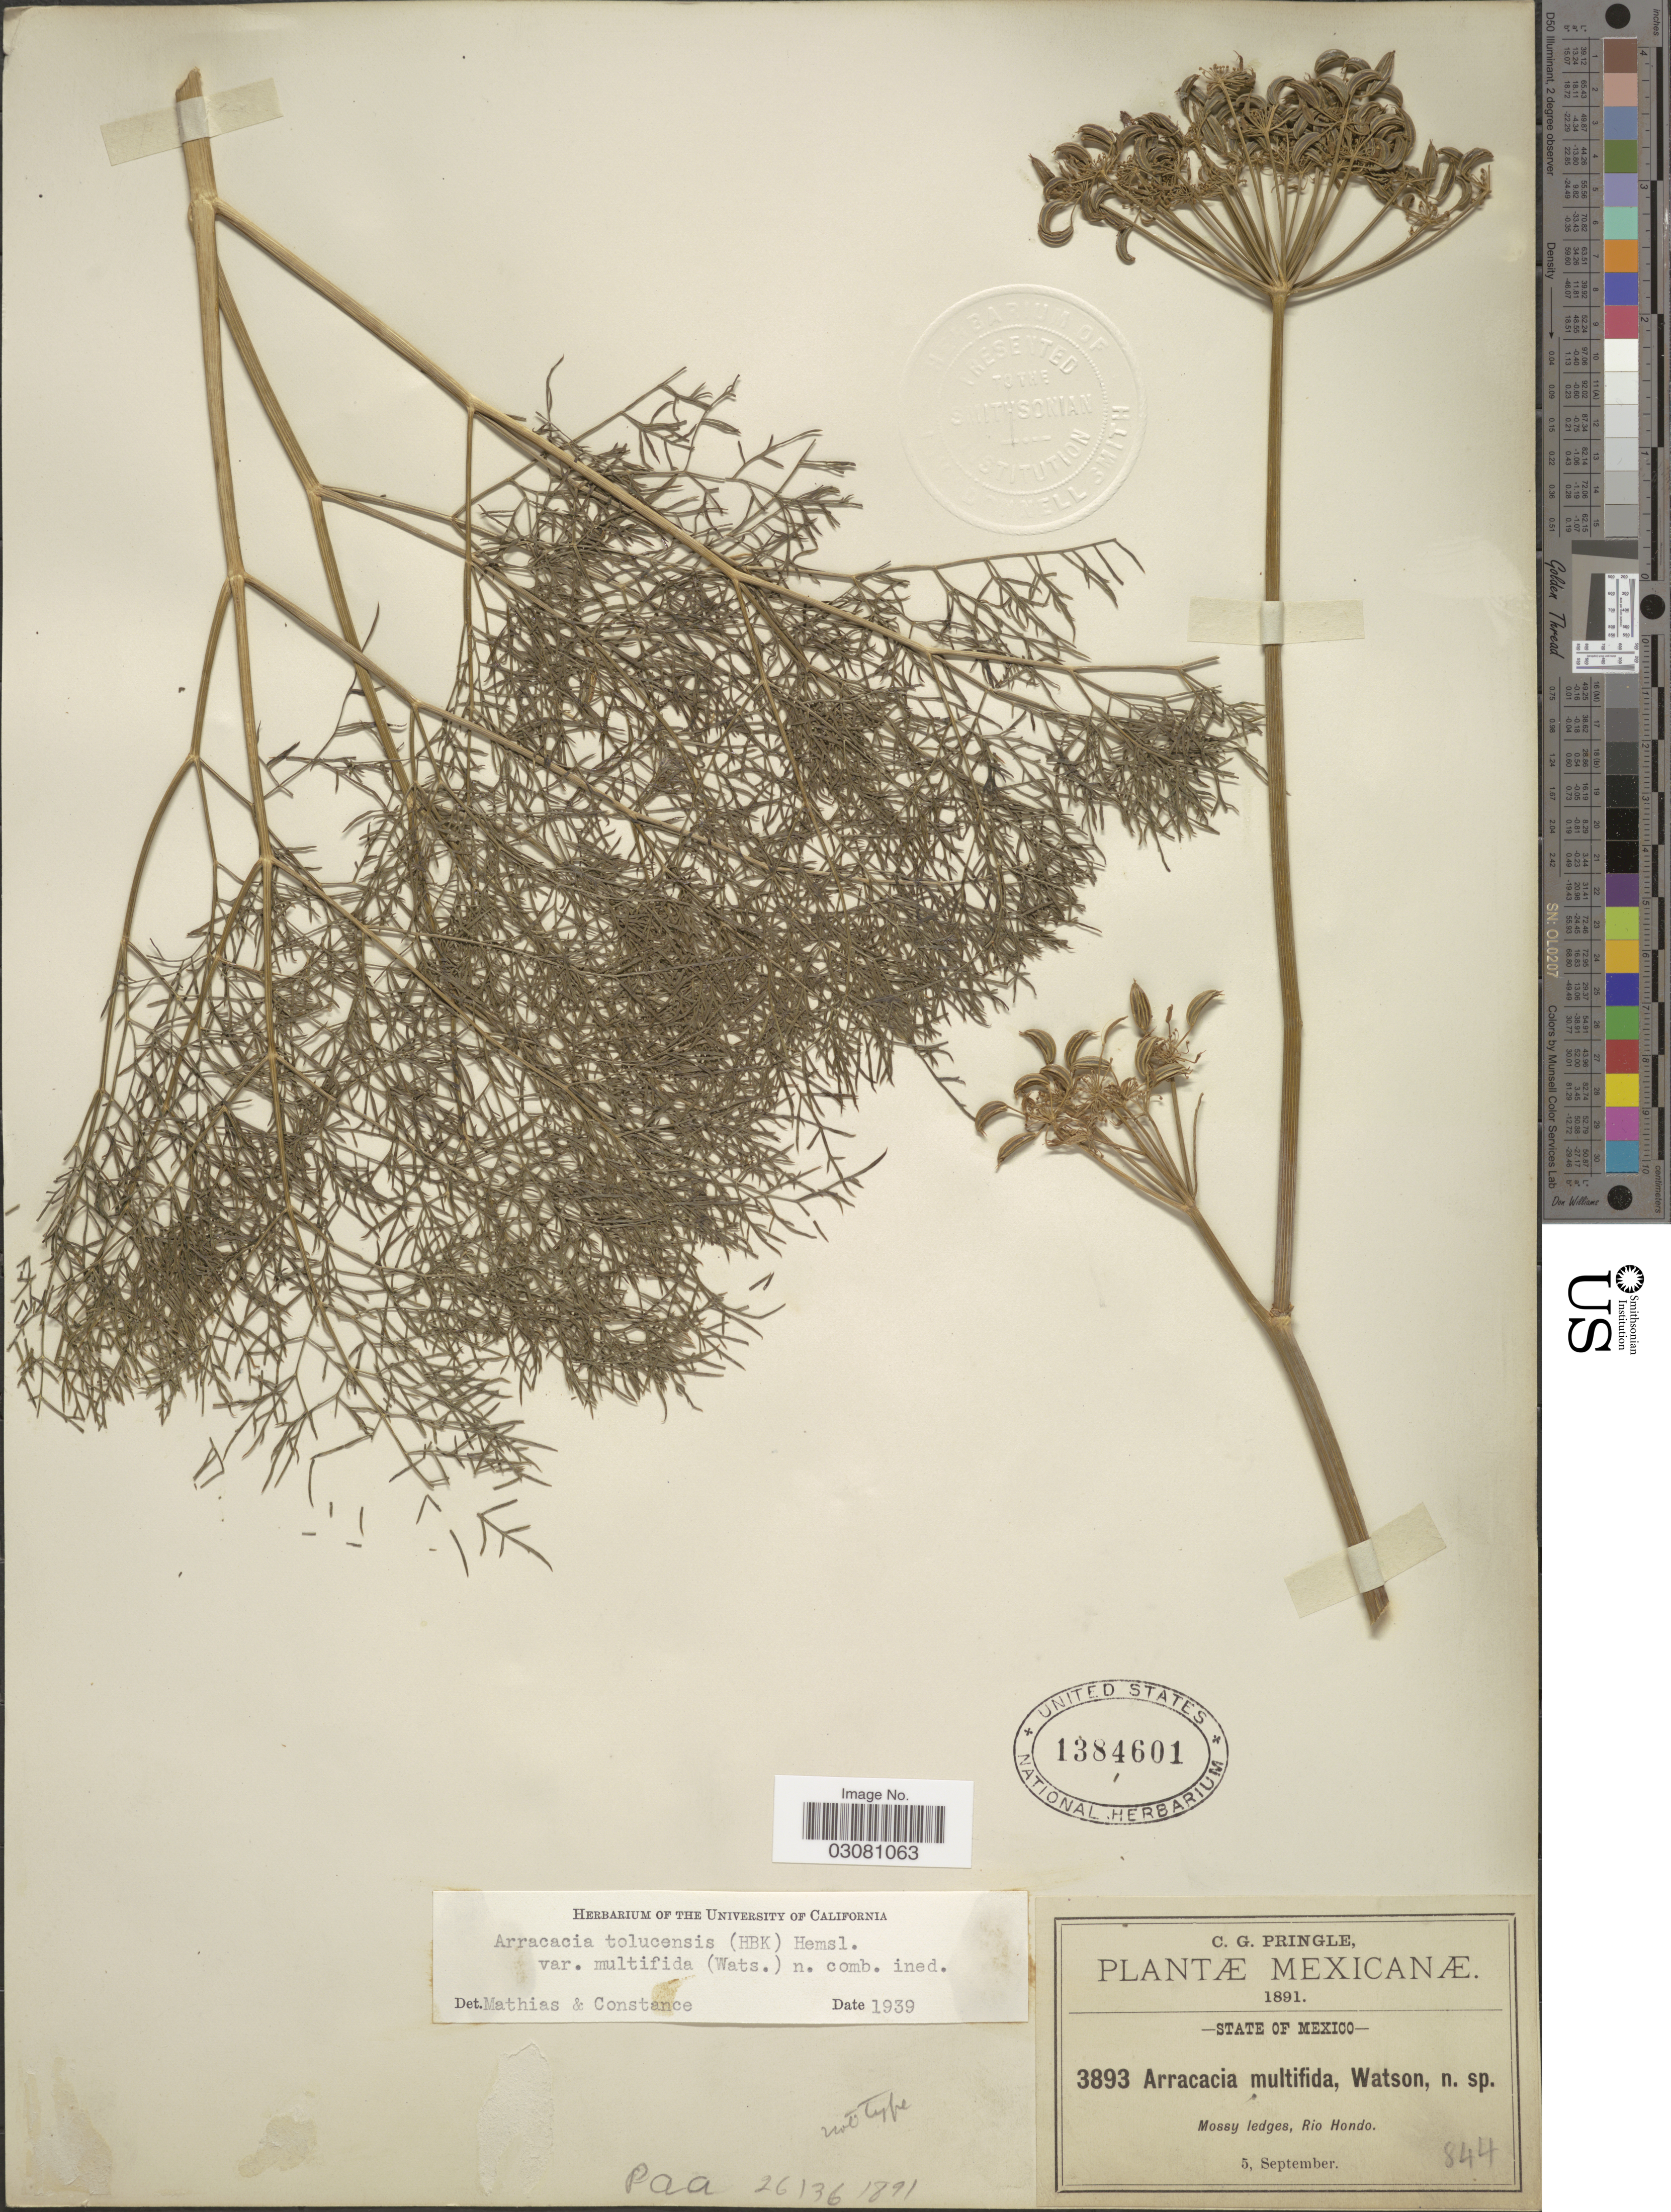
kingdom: Plantae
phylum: Tracheophyta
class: Magnoliopsida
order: Apiales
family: Apiaceae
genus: Arracacia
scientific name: Arracacia tolucensis var. multifida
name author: (S. Watson) Mathias & Constance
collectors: C. G. Pringle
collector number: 3893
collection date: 1891-09-05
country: Mexico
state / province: México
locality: State of Mexico. Mossy ledges, Rio Hondo.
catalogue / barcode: US 1384601